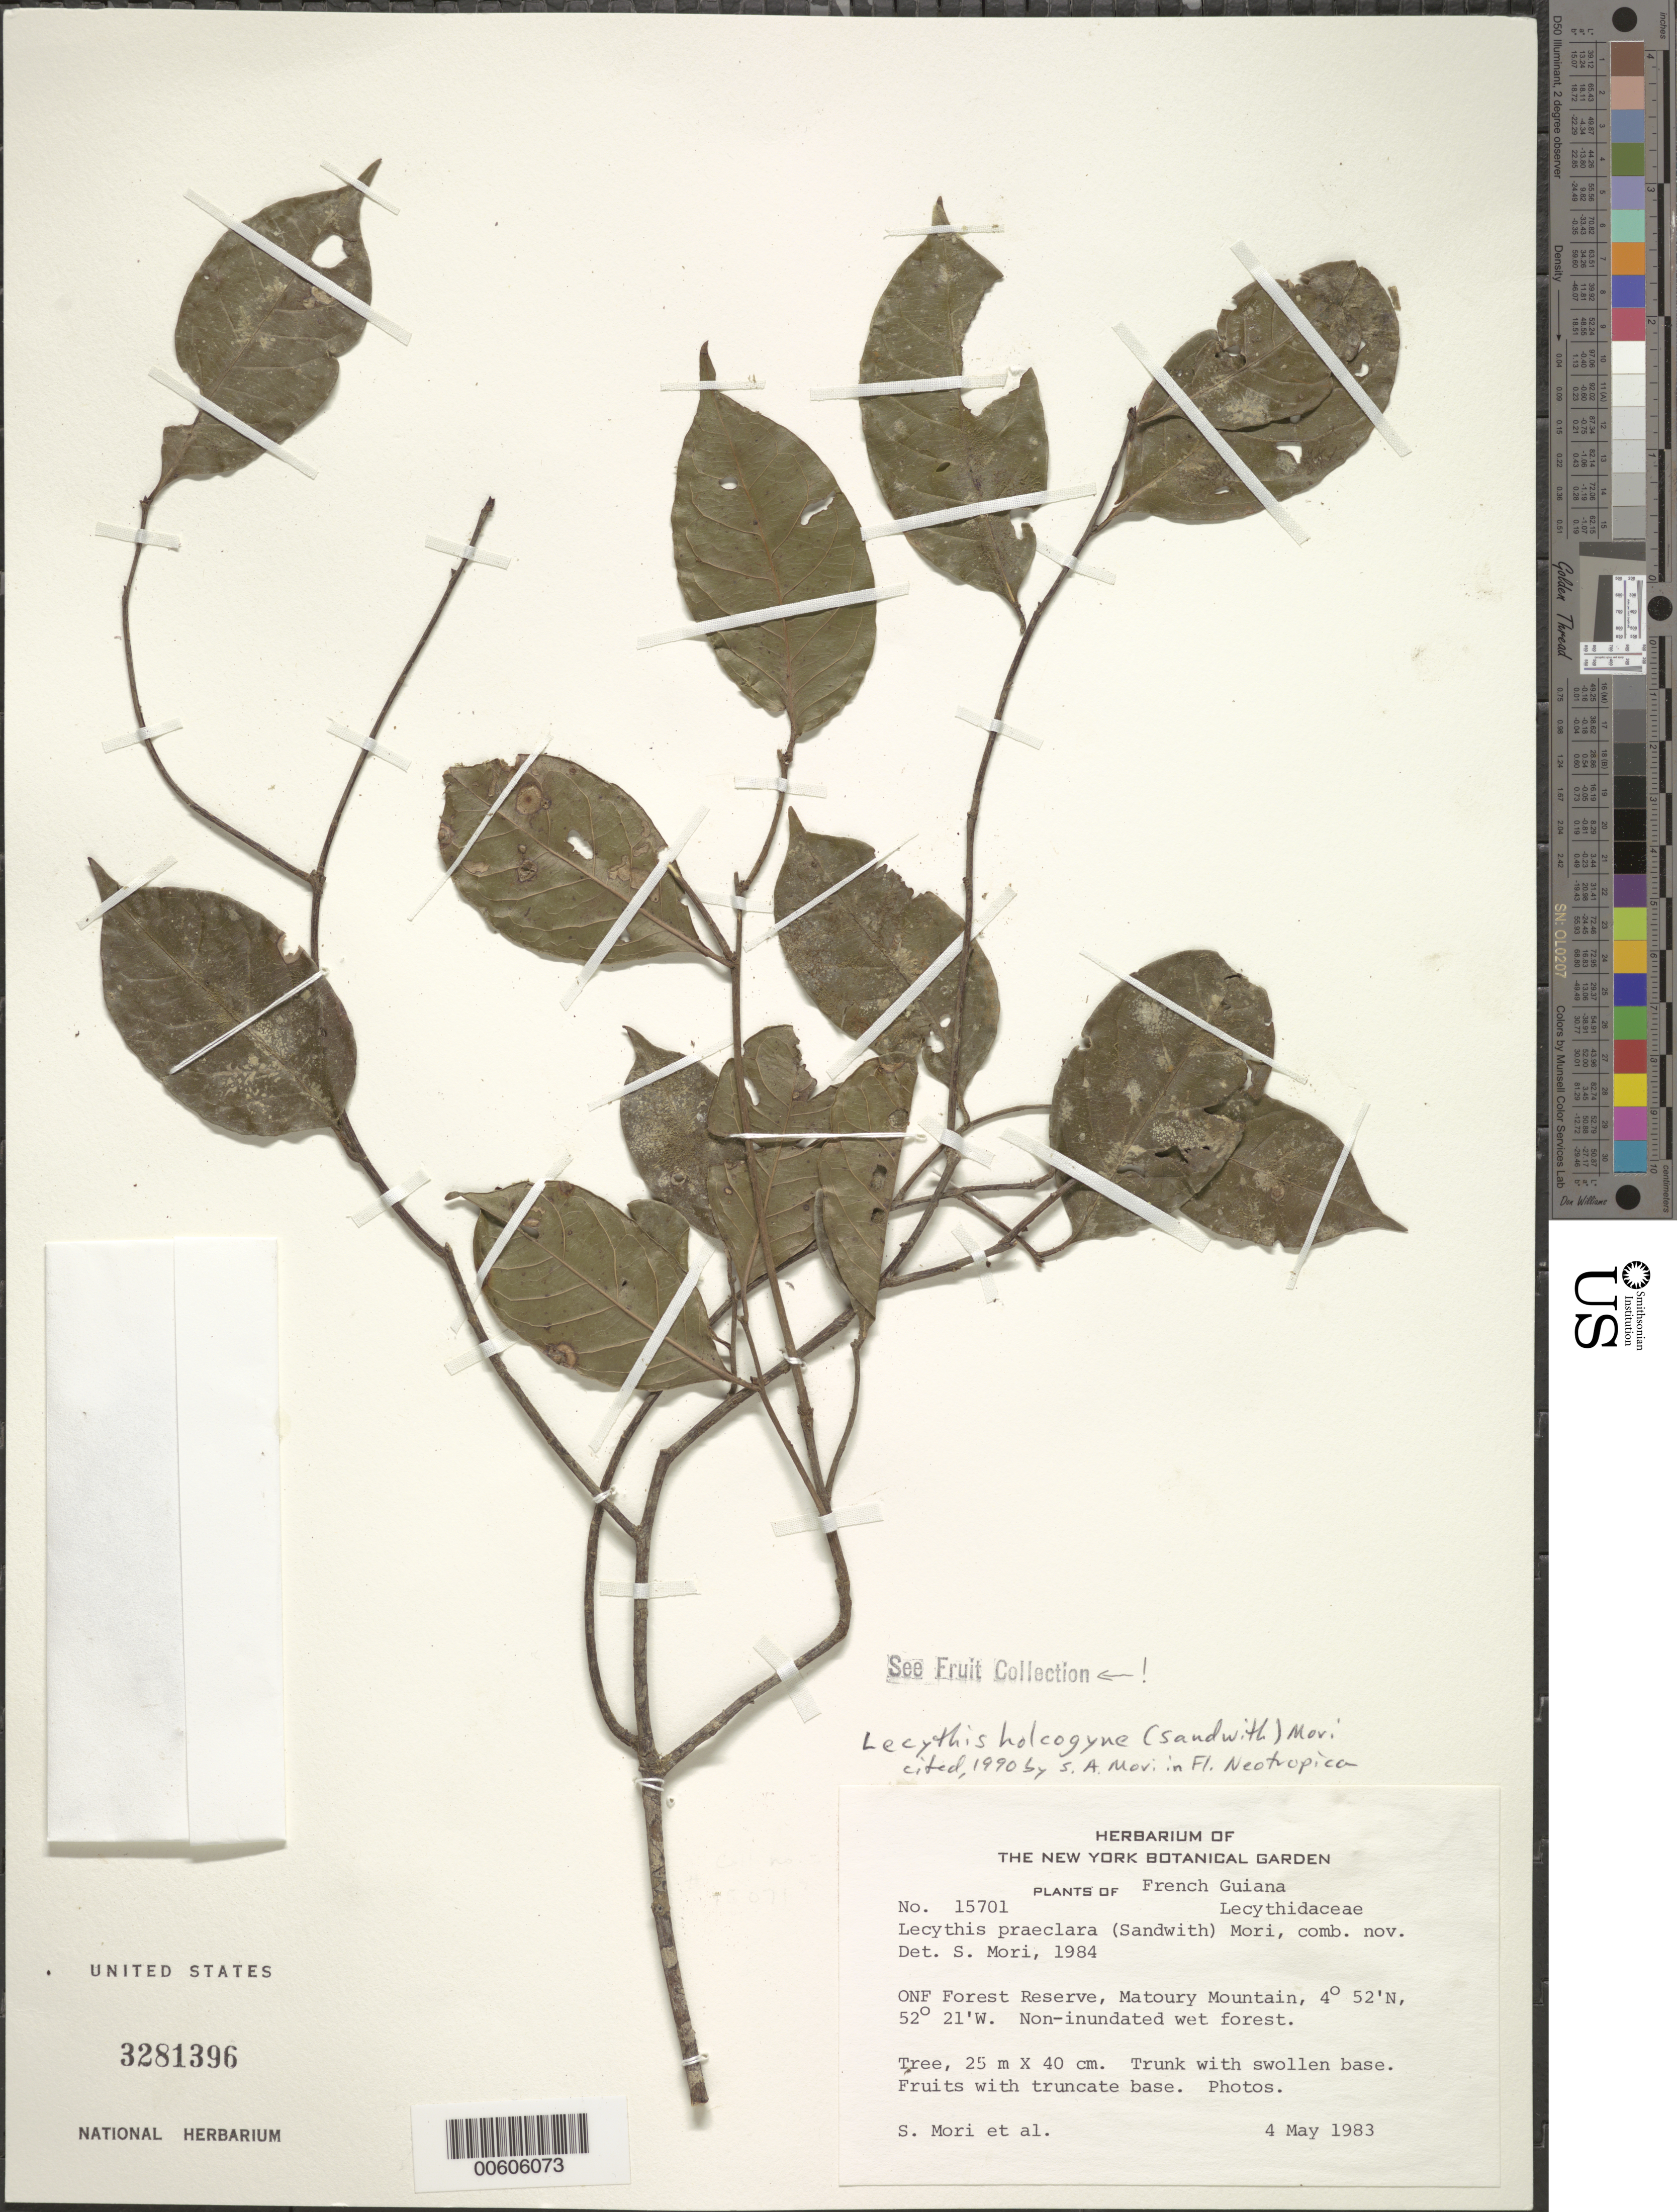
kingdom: Plantae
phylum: Tracheophyta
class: Magnoliopsida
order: Ericales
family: Lecythidaceae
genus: Lecythis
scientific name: Lecythis holcogyne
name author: (Sandwith) S.A. Mori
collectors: S. Mori & et al.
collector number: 15701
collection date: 1983-05-04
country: French Guiana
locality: ONF Forest Reserve, Matoury Mountain.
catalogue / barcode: US 3281396